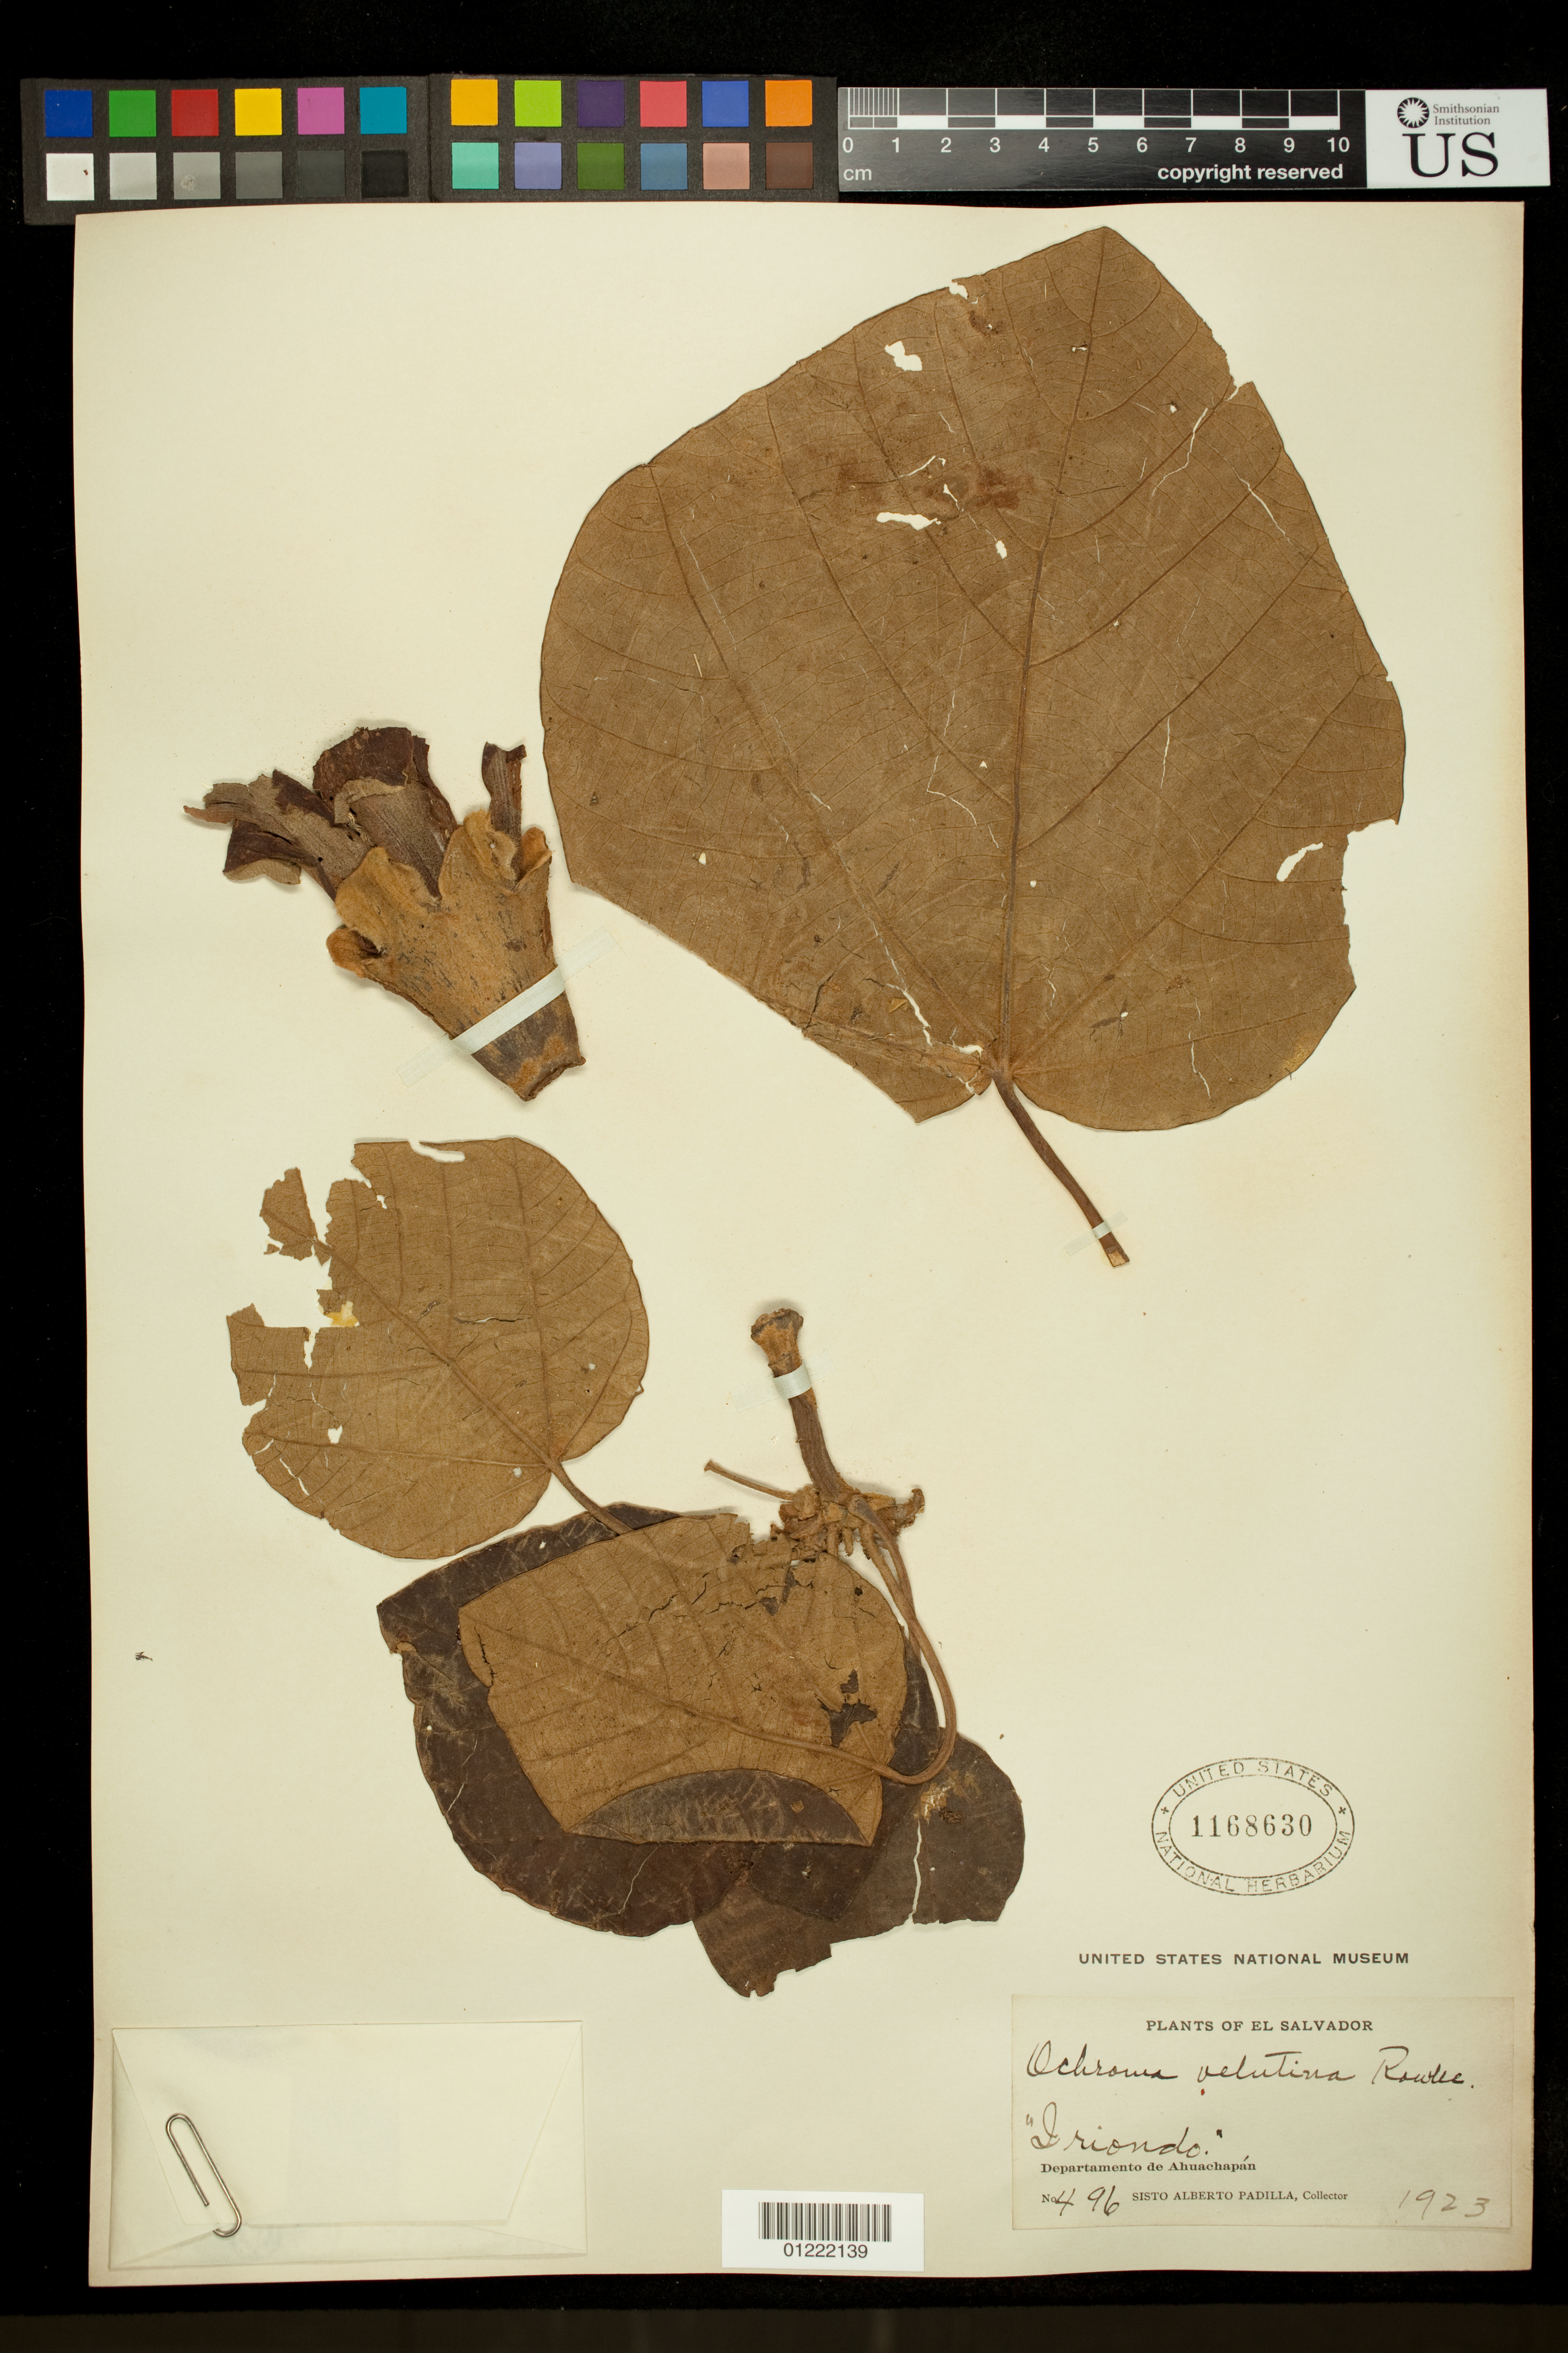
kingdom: Plantae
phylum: Tracheophyta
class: Magnoliopsida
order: Malvales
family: Malvaceae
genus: Ochroma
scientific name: Ochroma pyramidale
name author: (Cav. ex Lam.) Urb.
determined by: Dorr, L. J., (BOT), Smithsonian Institution - National Museum of Natural History (UNITED STATES)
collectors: S. A. Padilla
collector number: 496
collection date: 1923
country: El Salvador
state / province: Ahuachapán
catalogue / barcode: US 1168630